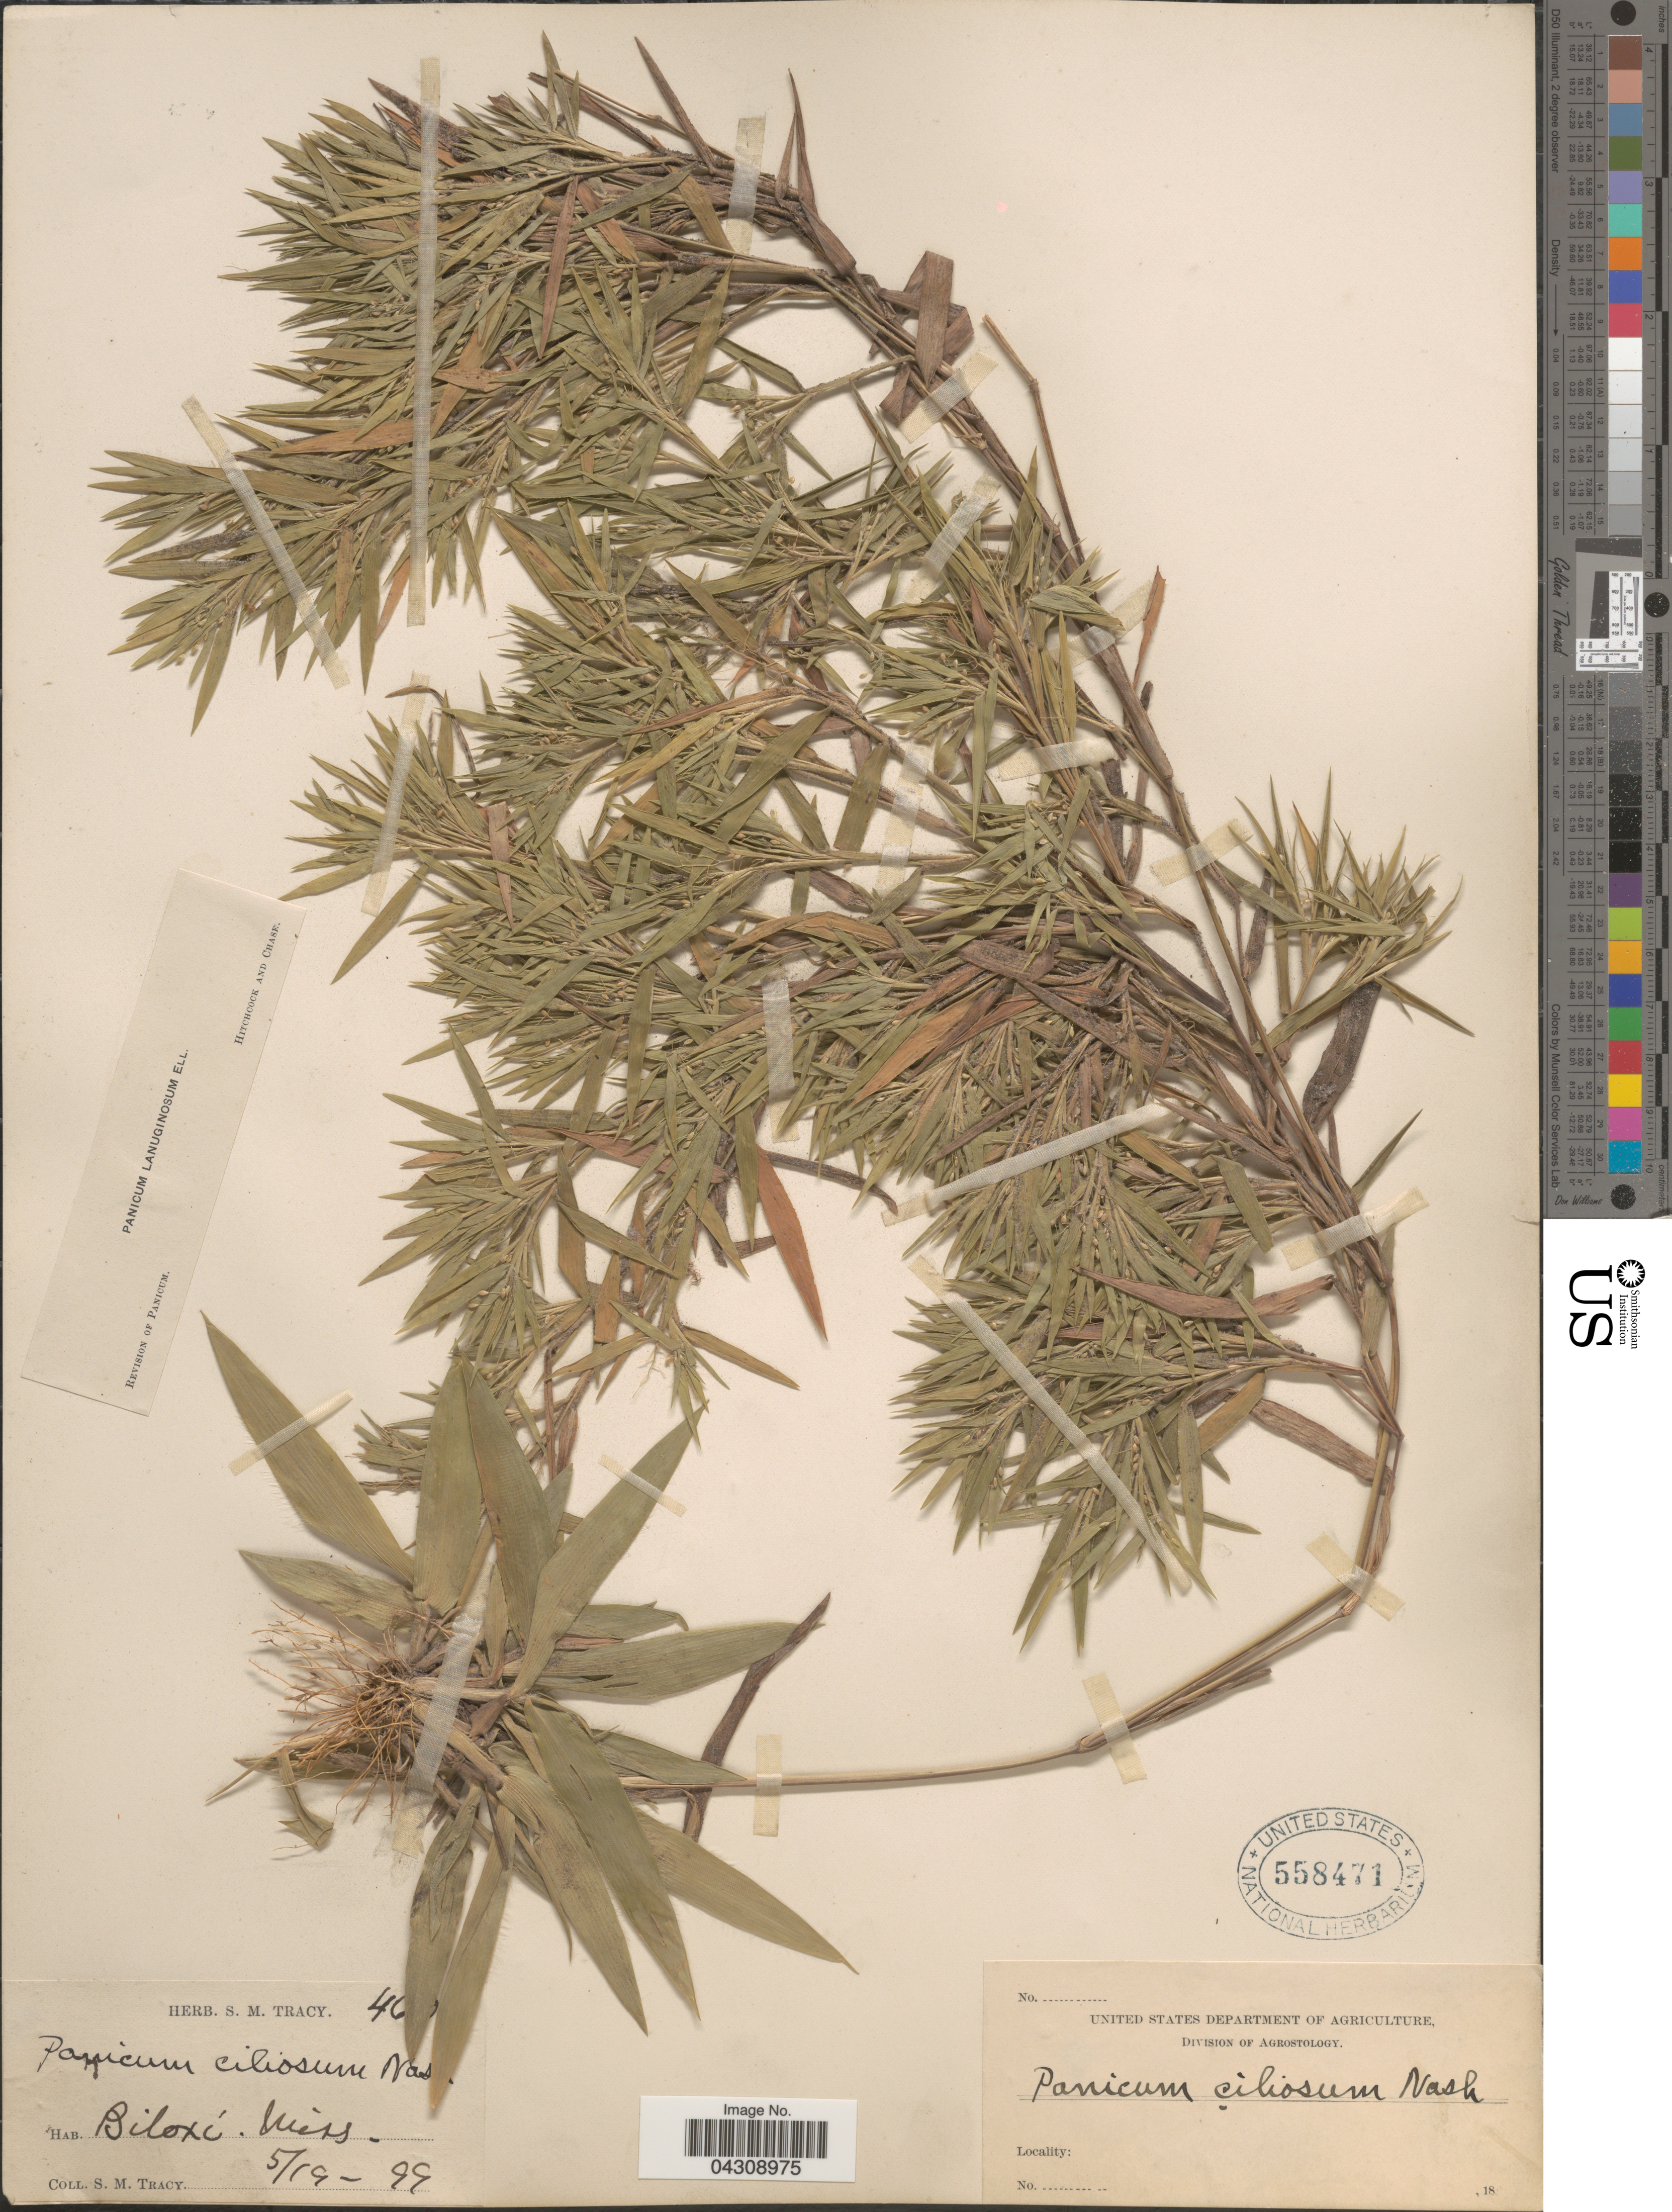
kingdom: Plantae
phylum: Tracheophyta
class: Liliopsida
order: Poales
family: Poaceae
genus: Dichanthelium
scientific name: Dichanthelium acuminatum var. acuminatum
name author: (Sw.) Gould & C.A. Clark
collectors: S. M. Tracy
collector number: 46!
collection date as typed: Transcribed d/m/y: 19/5/99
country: United States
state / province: Mississippi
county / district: Harrison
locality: Biloxi.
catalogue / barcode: US 558471